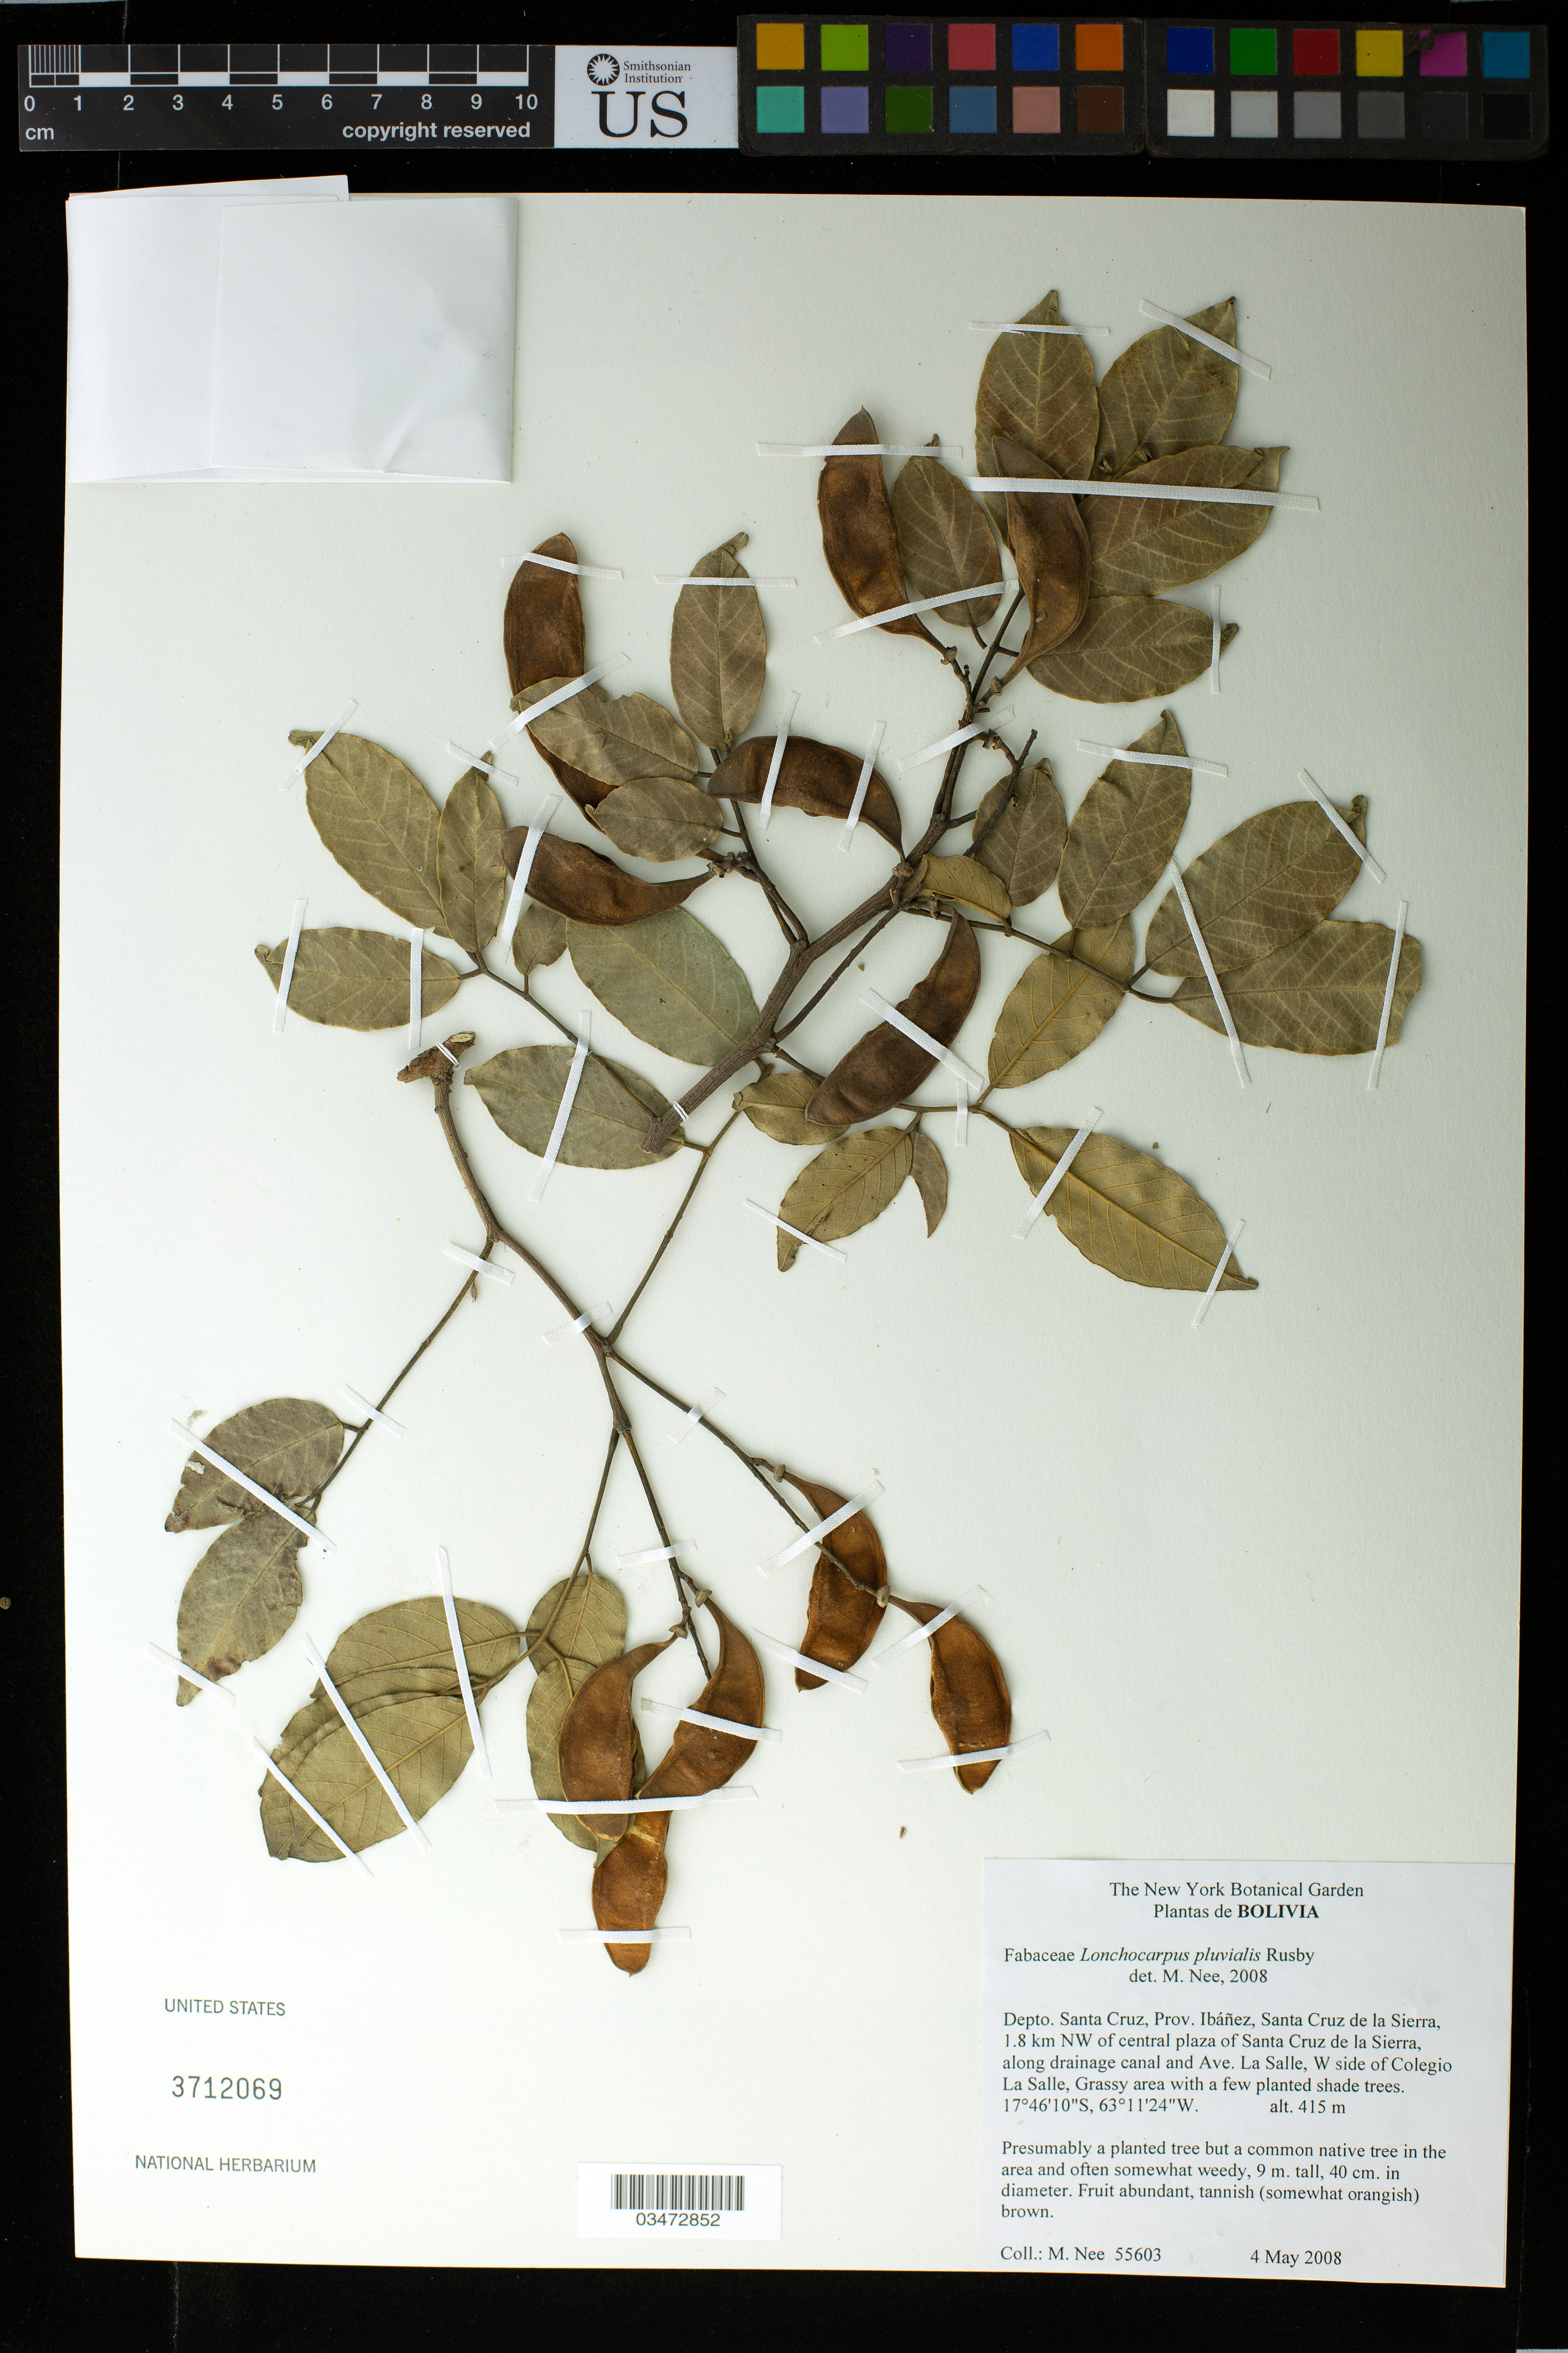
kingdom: Plantae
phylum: Tracheophyta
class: Magnoliopsida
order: Fabales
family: Fabaceae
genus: Lonchocarpus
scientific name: Lonchocarpus pluvialis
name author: Rusby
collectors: M. Nee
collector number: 55603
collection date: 2008-05-04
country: Bolivia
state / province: Santa Cruz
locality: Depto. Santa Cruz, Prov. Ibanez, Santa Cruz de la Sierra, 1.8 km NW of central plaza of Santa Cruz de la Sierra, along drainage canal and Ave. La Salle, W side of Colegio La Salle.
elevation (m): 415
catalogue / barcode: US 3712069